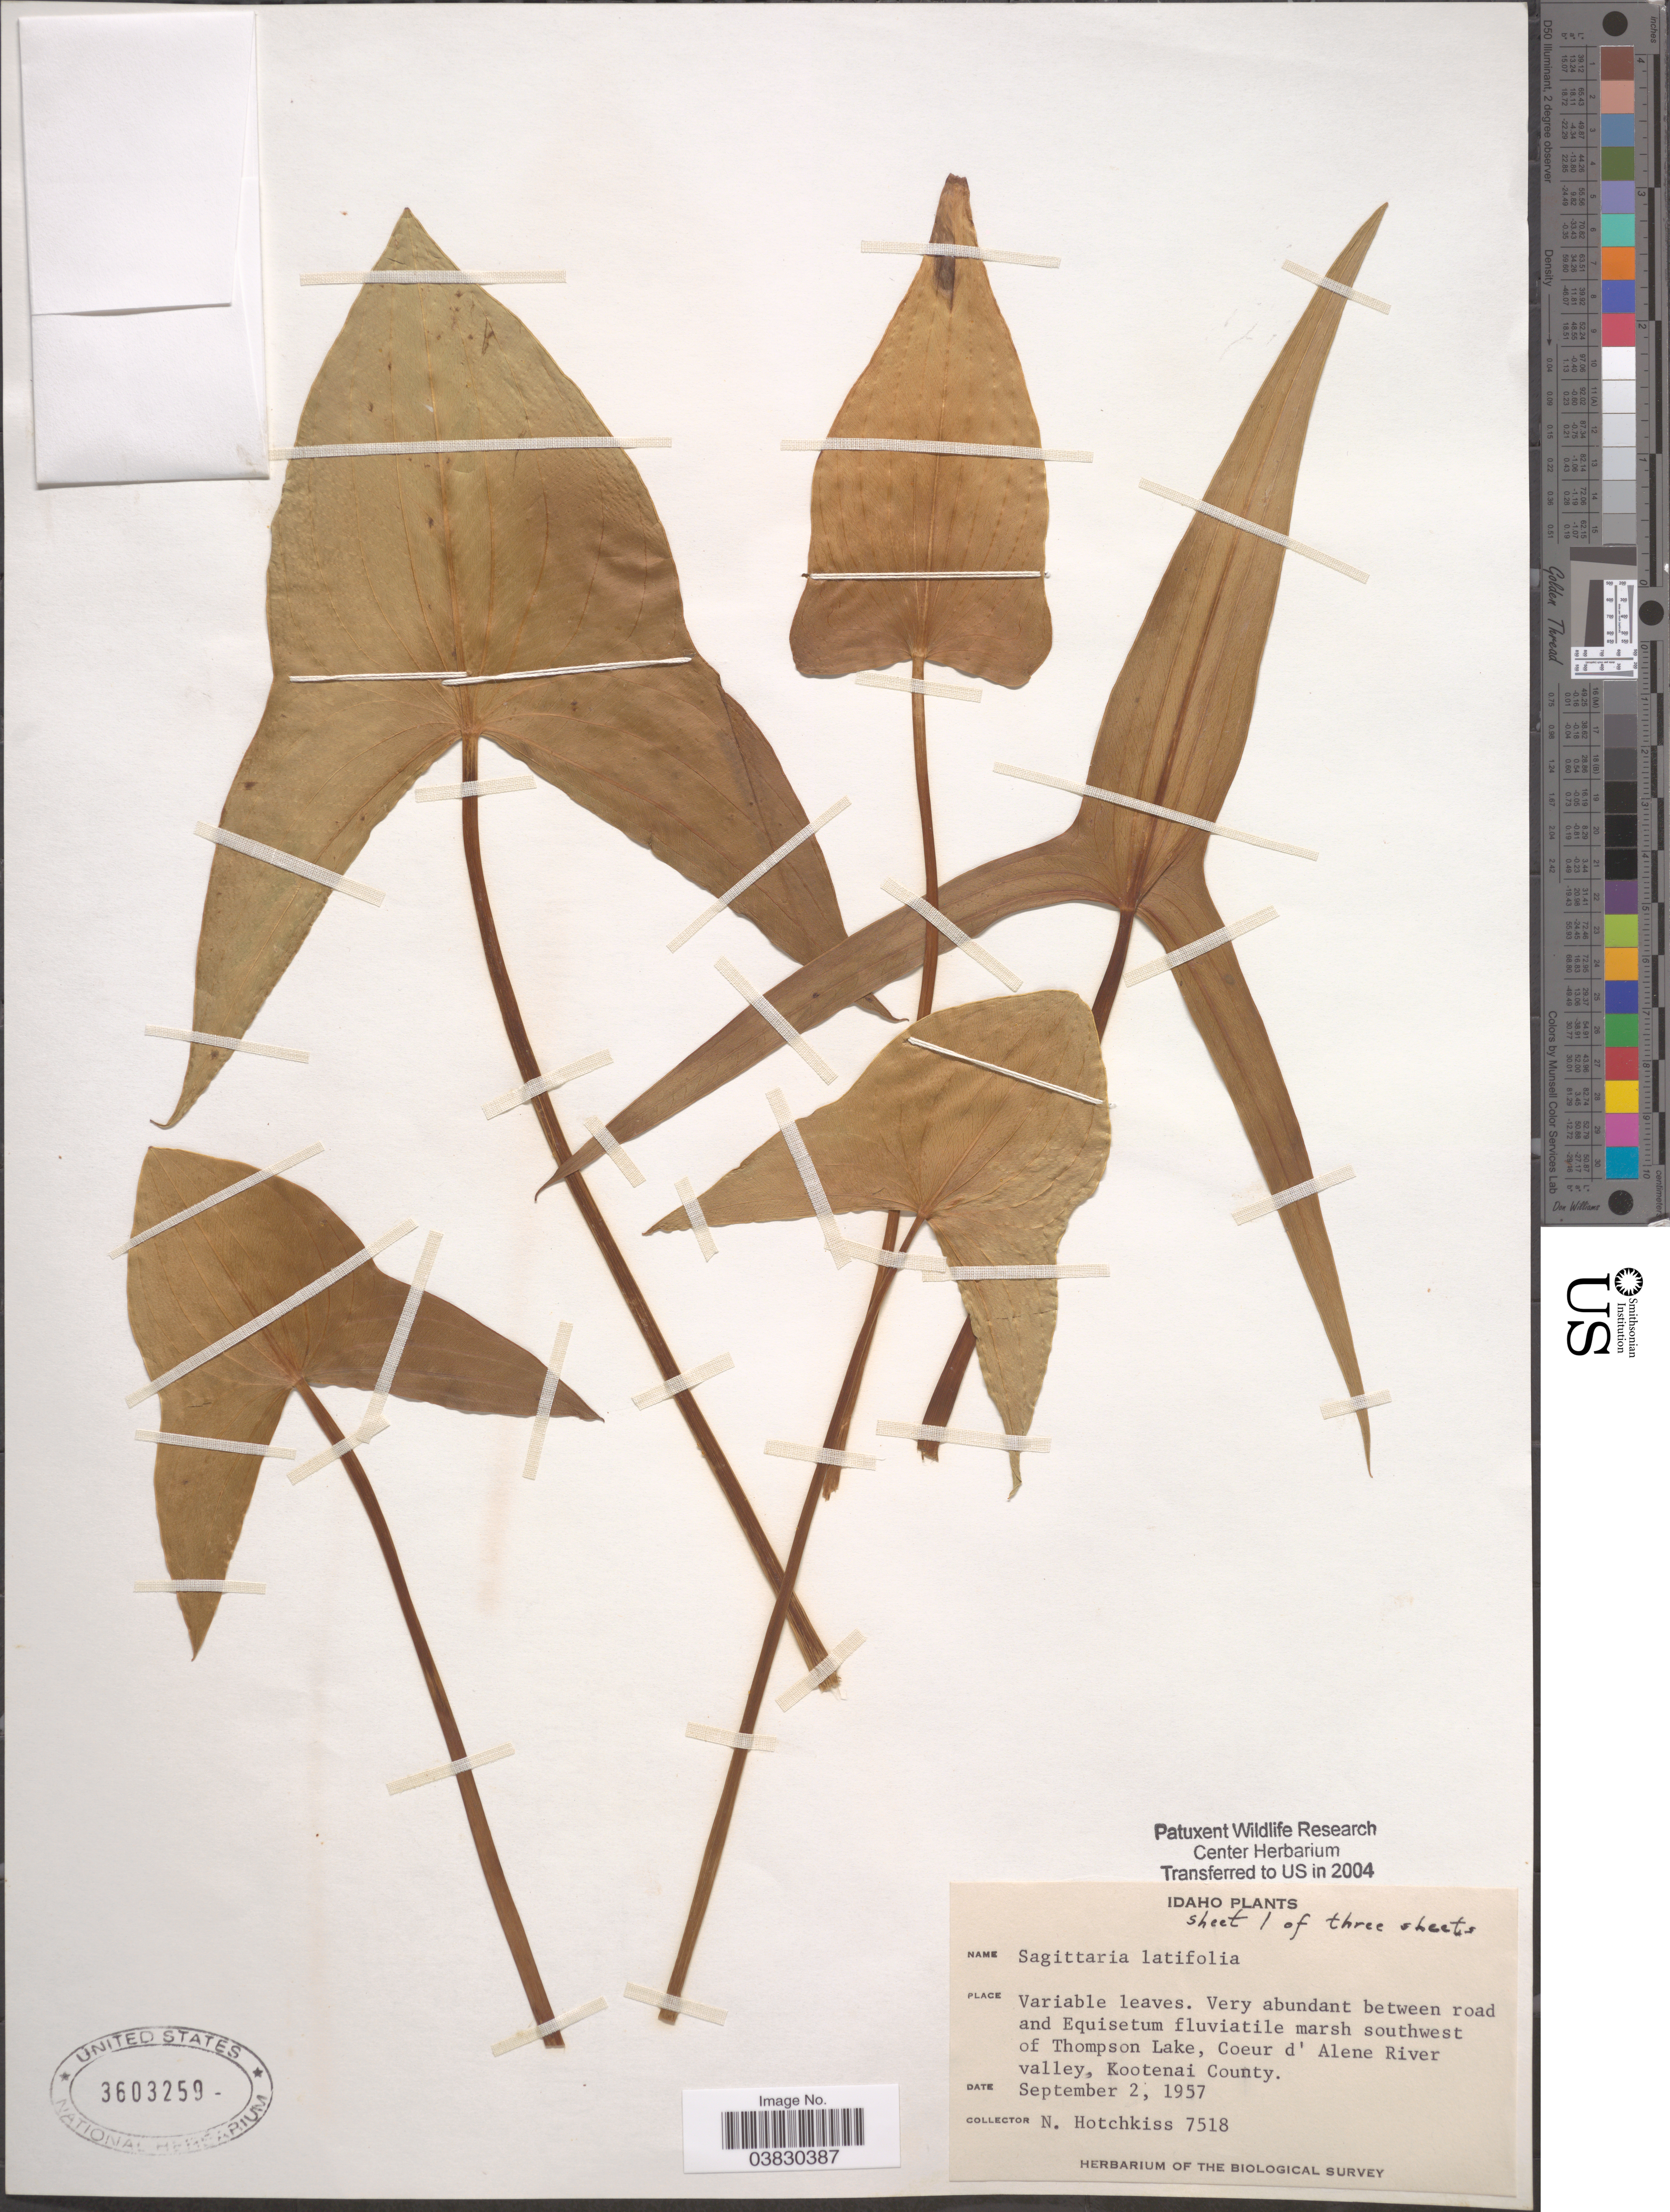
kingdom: Plantae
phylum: Tracheophyta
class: Liliopsida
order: Alismatales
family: Alismataceae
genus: Sagittaria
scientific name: Sagittaria latifolia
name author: Willd.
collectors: N. Hotchkiss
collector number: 7518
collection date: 1957-09-02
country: United States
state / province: Idaho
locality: Southwest of Thompson Lake, Coeur d'Alene River valley, Kootenai County.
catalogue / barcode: US 3603259